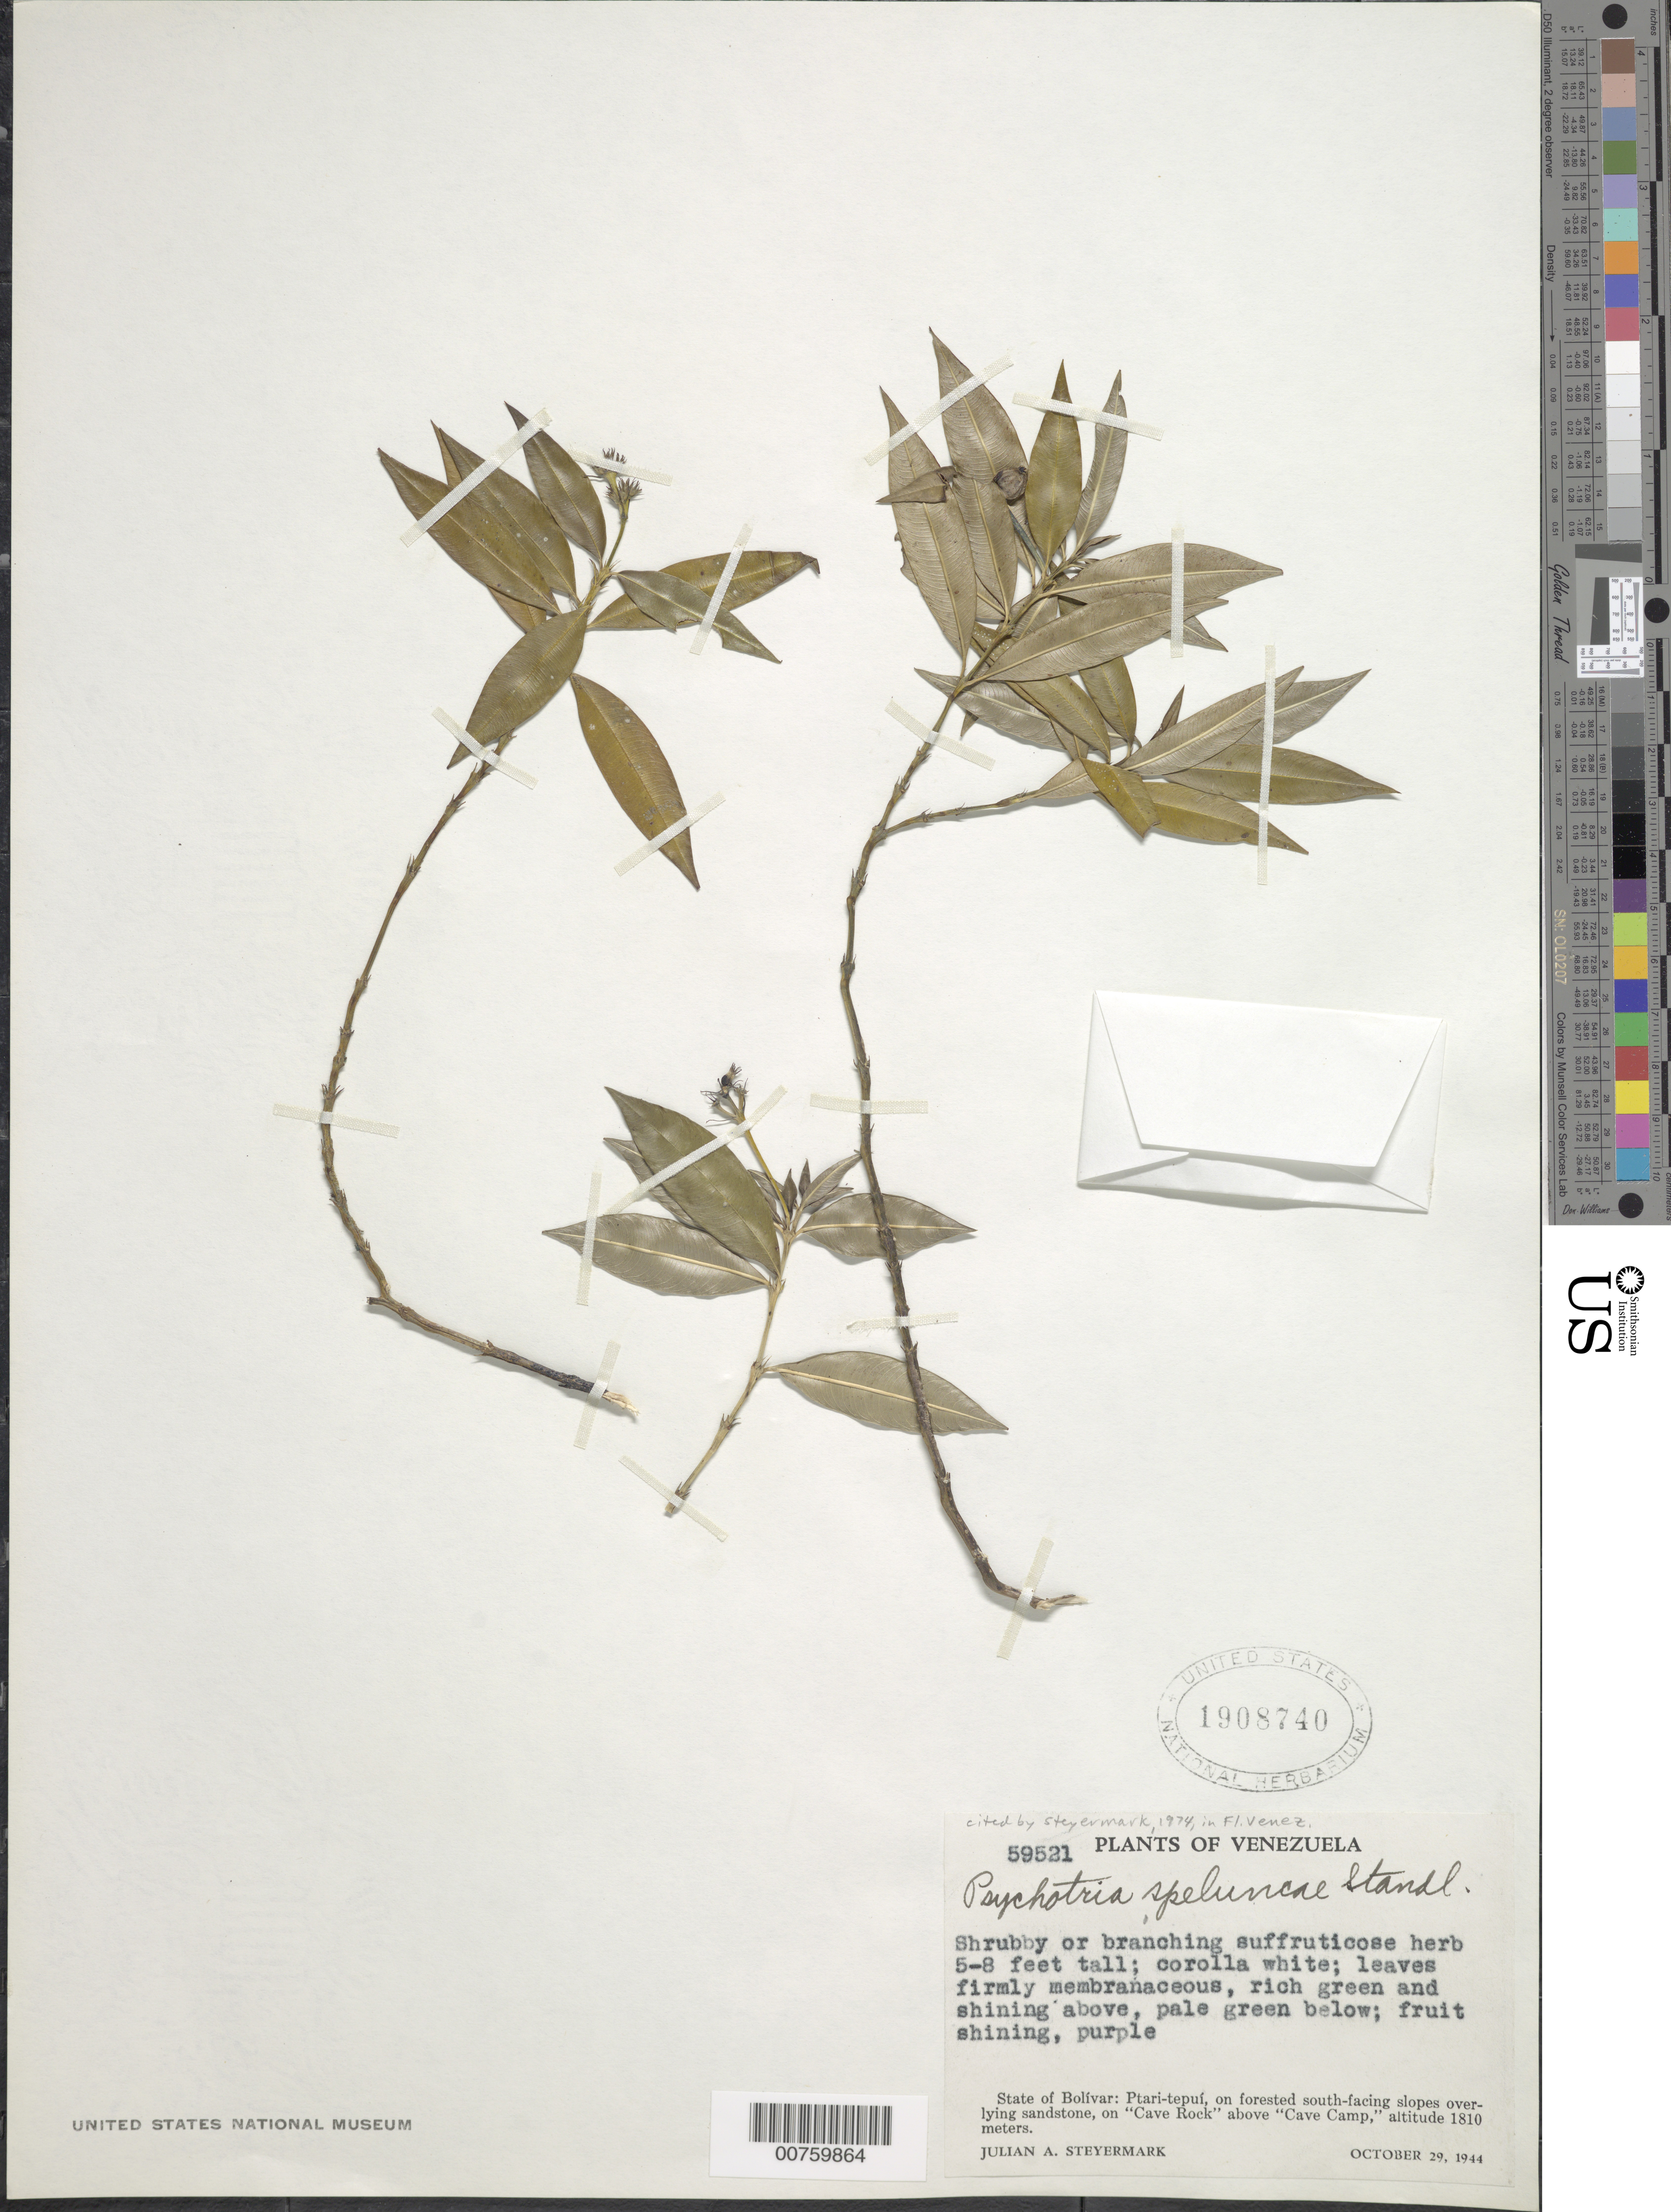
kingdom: Plantae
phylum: Tracheophyta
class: Magnoliopsida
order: Gentianales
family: Rubiaceae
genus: Psychotria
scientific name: Psychotria speluncae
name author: Standl. & Steyerm.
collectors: J. Steyermark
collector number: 59521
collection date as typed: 29-Oct-44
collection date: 1944-10-29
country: Venezuela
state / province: Bolívar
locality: Ptari-tepuí, "Cave Rock" above "Cave Camp"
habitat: Forested south-facing slopes overlying sandstone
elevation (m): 1810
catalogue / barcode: US 1908740